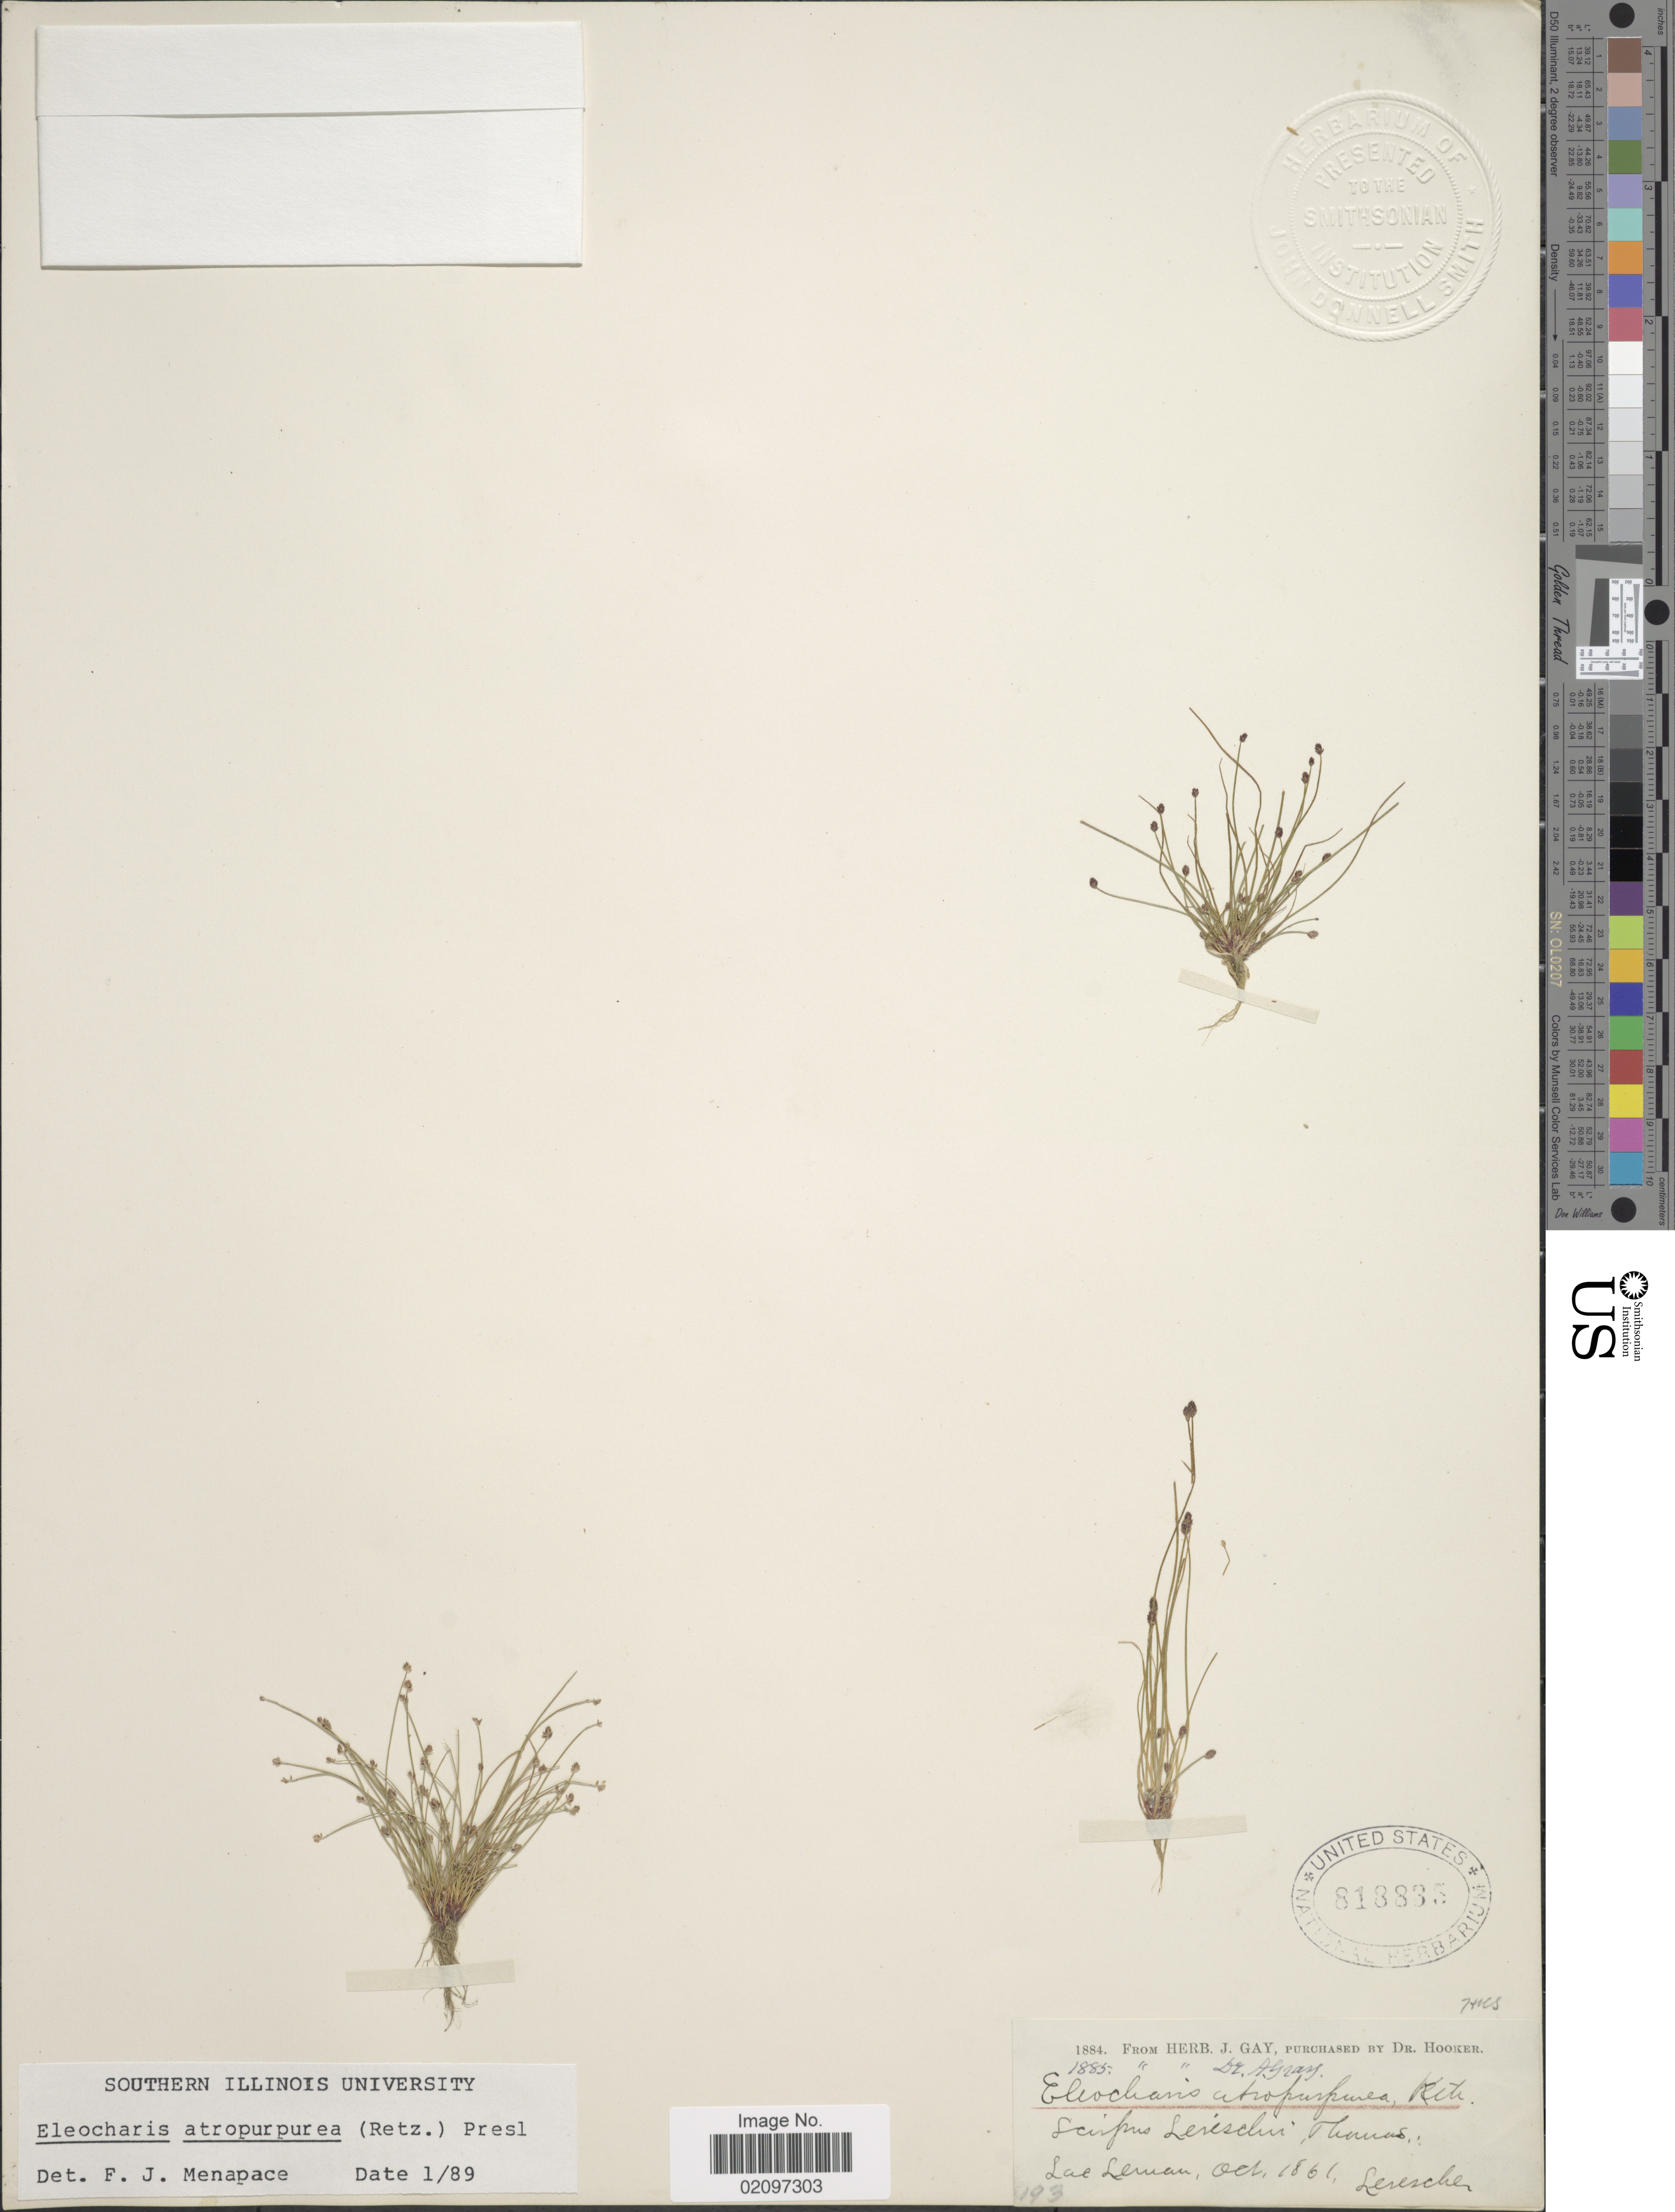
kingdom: Plantae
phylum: Tracheophyta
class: Liliopsida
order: Poales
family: Cyperaceae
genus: Eleocharis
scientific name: Eleocharis atropurpurea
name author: (Retz.) J. Presl & C. Presl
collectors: Leresche, --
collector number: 193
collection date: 1861-10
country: Switzerland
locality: Lac Leman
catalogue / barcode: US 818835